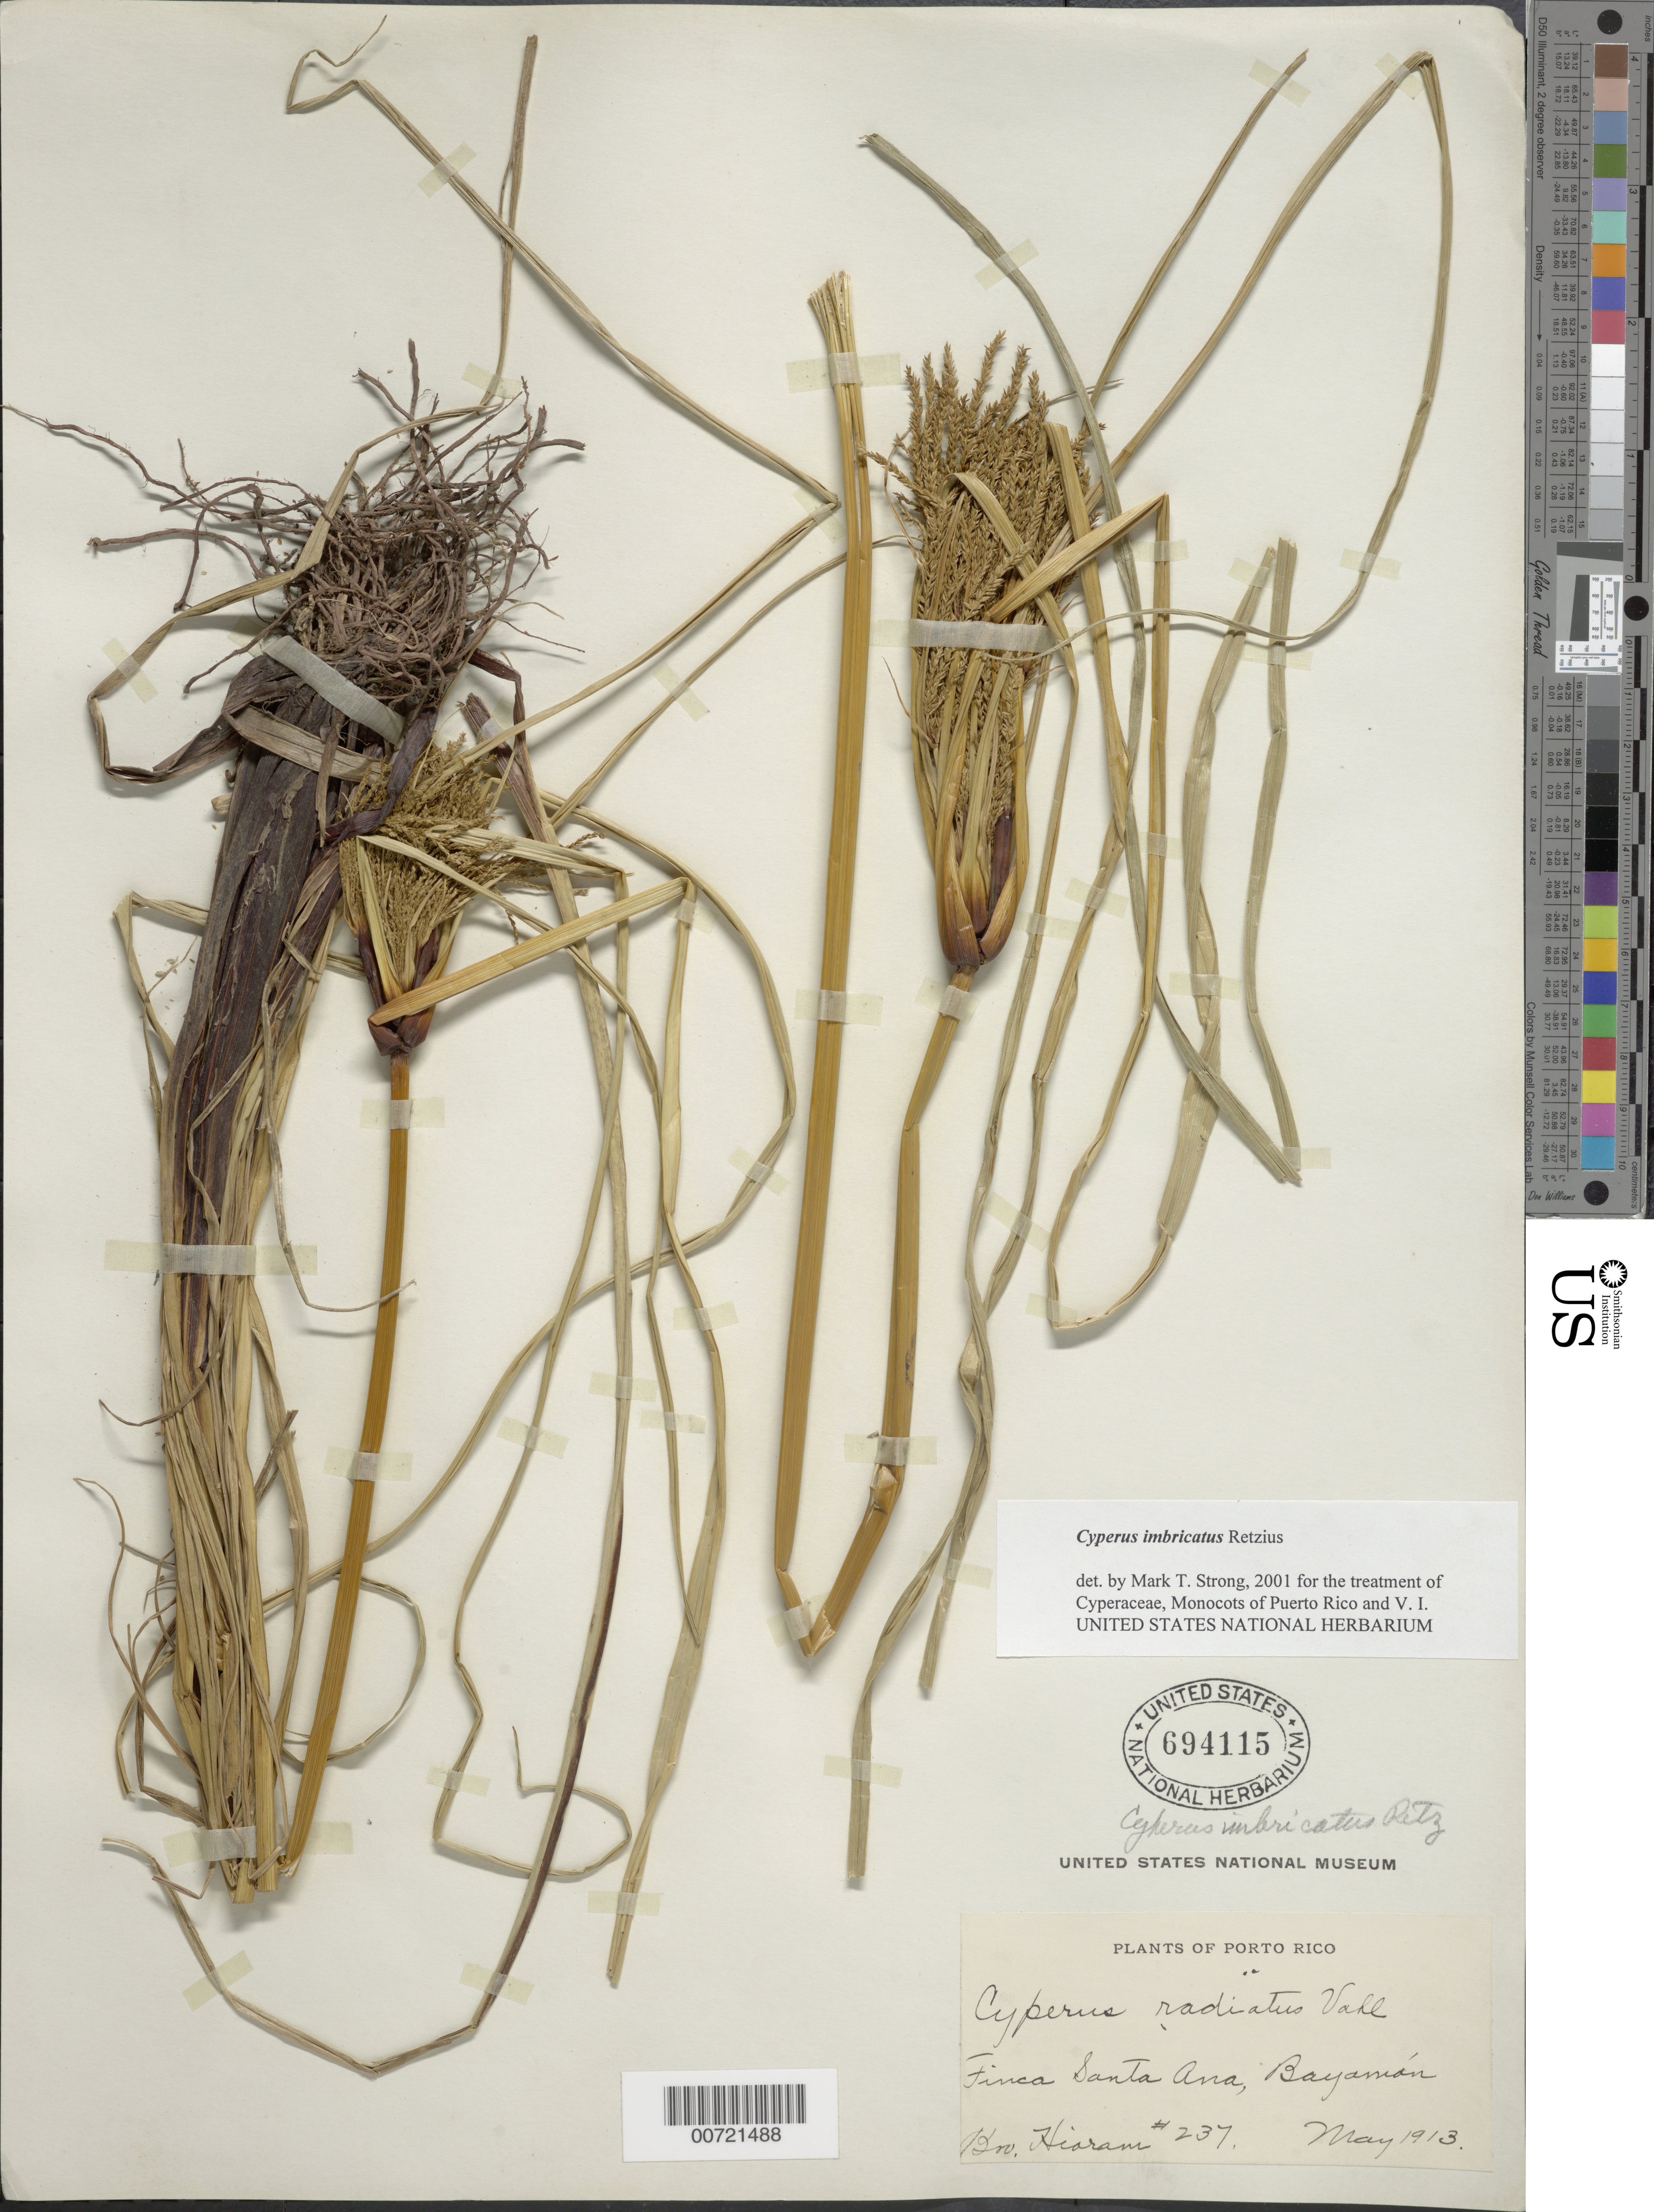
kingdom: Plantae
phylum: Tracheophyta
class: Liliopsida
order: Poales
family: Cyperaceae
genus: Cyperus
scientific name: Cyperus imbricatus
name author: Retz.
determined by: Strong, M. T., (US), Smithsonian Institution - National Museum of Natural History (UNITED STATES)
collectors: Bro. Hioram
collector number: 237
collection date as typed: May 1913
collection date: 1913-05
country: Puerto Rico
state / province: Bayamón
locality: Bayamón: Finca Santa Ana.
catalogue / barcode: US 694115